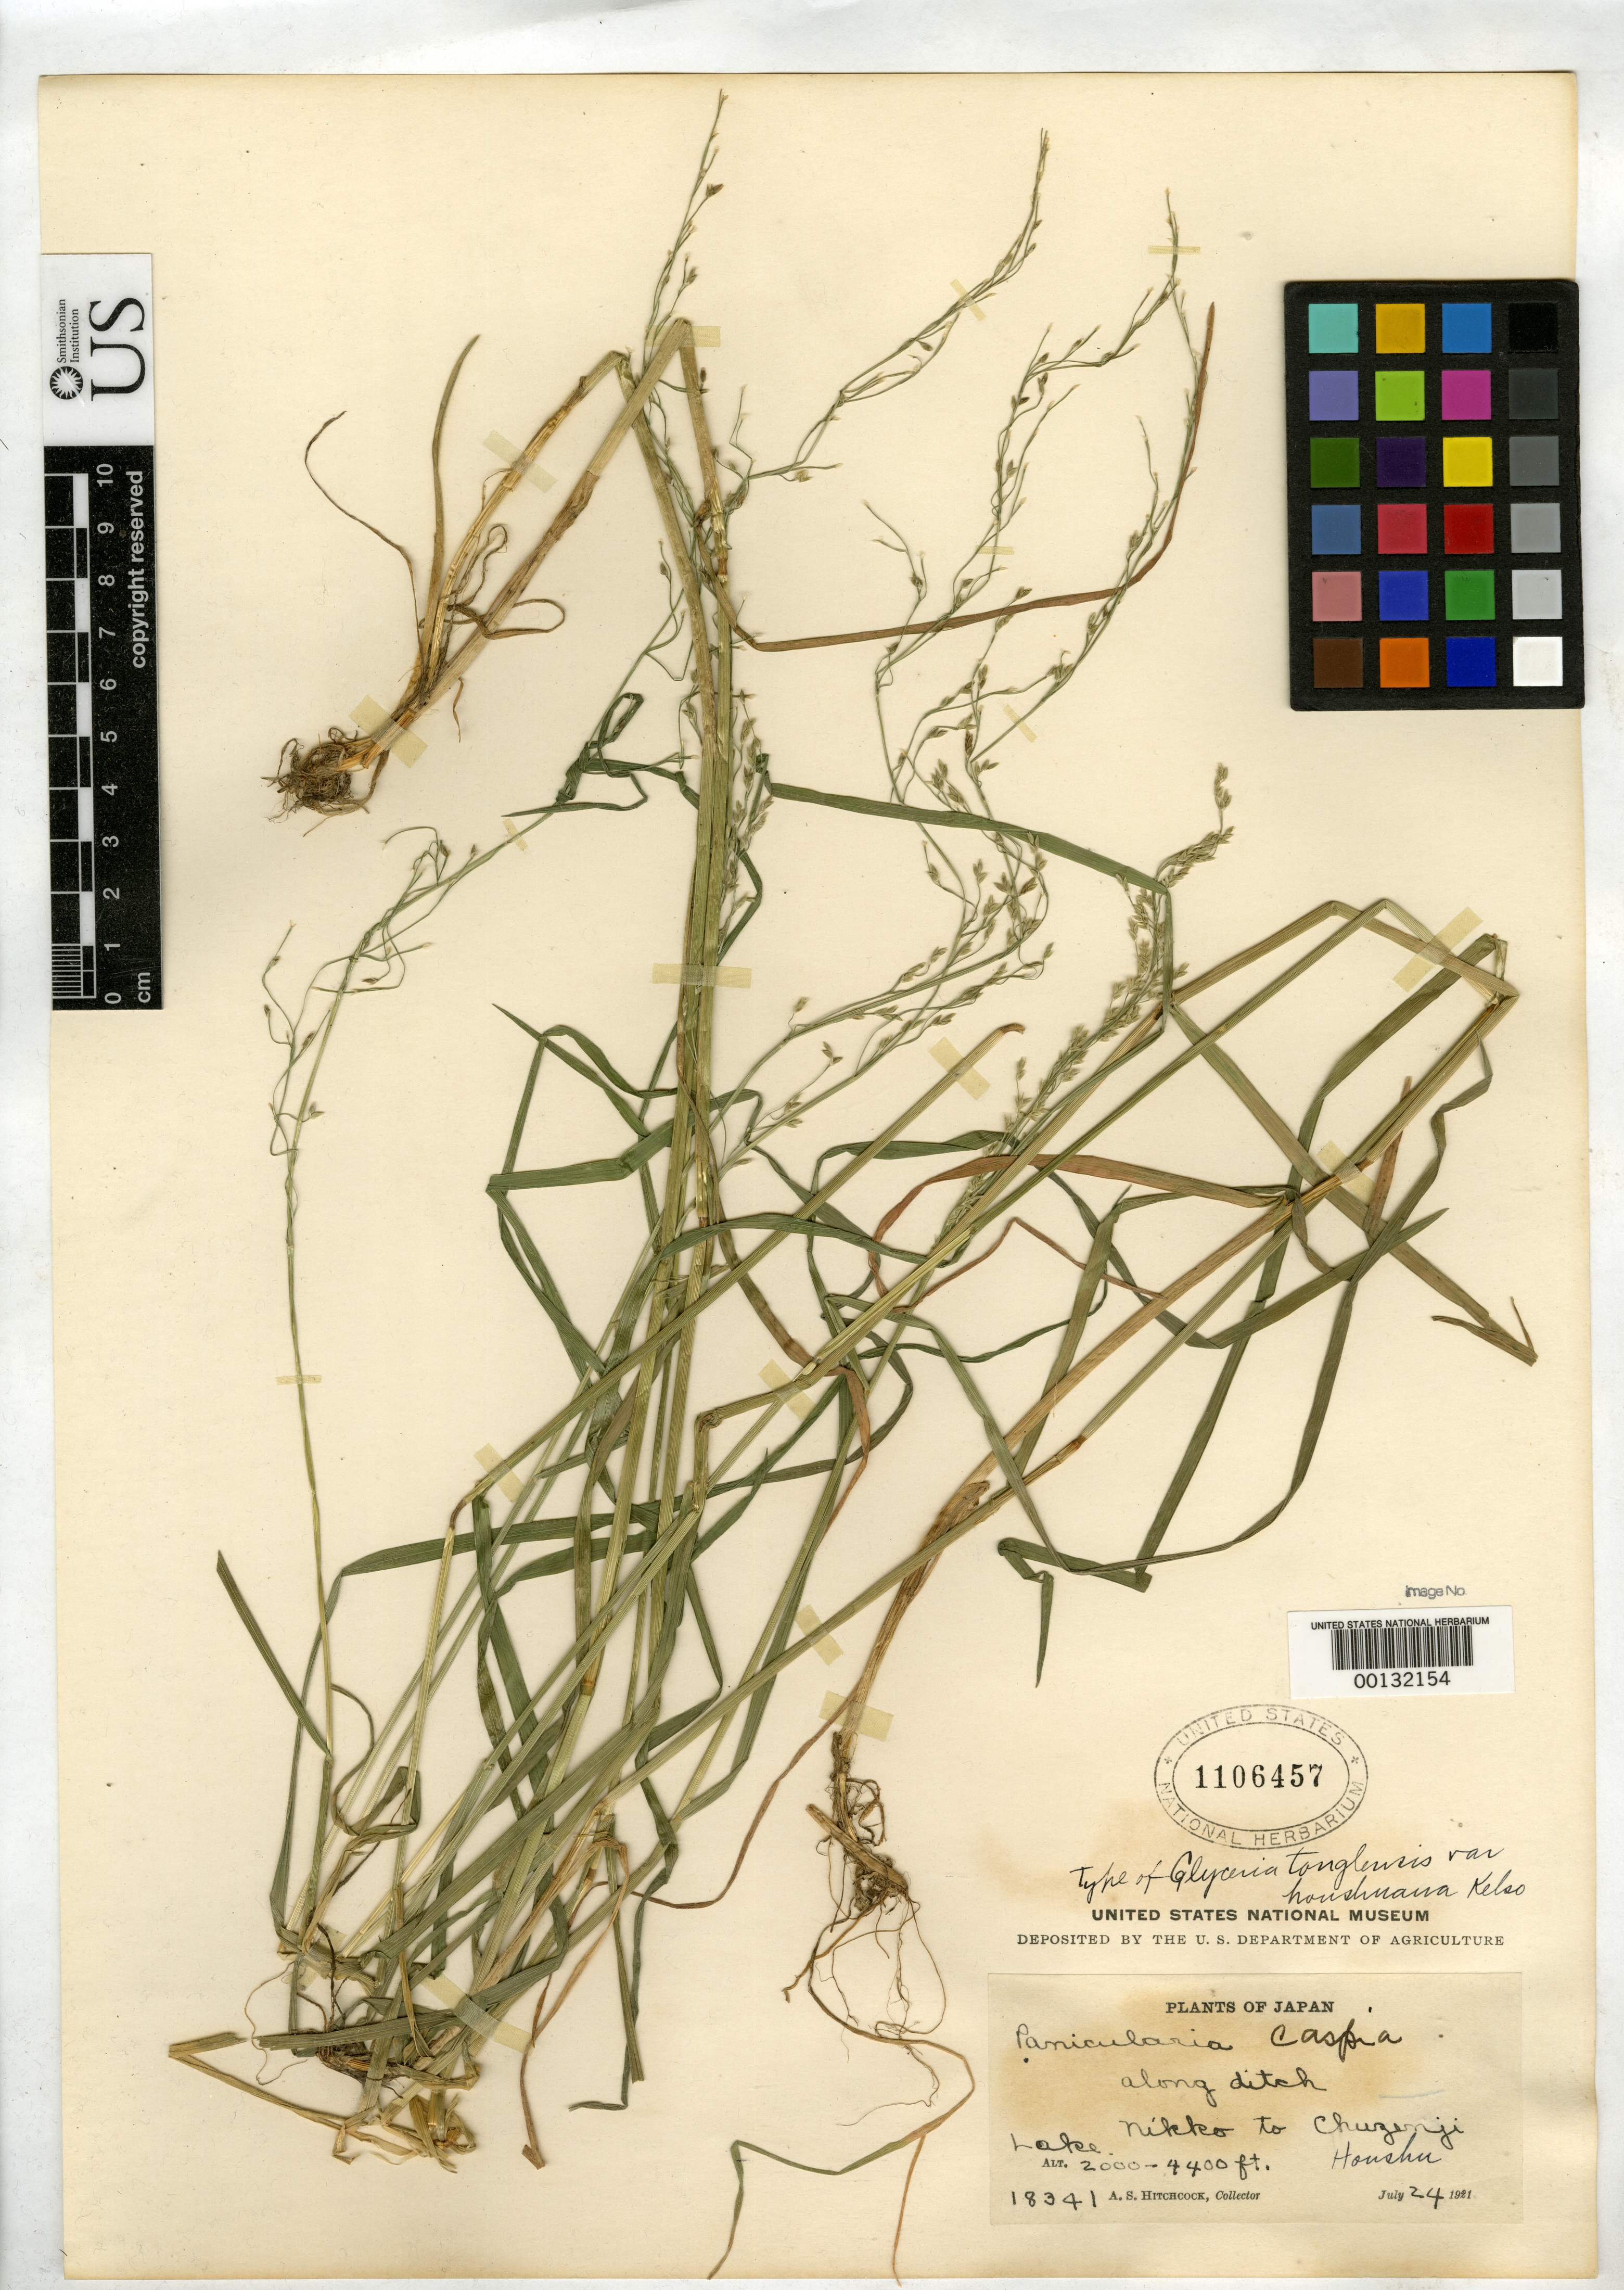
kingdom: Plantae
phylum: Tracheophyta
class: Liliopsida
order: Poales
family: Poaceae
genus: Glyceria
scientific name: Glyceria tonglensis var. honshuana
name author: Kelso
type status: Holotype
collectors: A. S. Hitchcock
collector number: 18341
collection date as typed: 24 Jul 1921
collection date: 1921-07-24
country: Japan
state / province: Totigi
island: Honshu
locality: Lake Nikko to Chuzenji; alt. 2000-4000 ft.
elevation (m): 610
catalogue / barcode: US 1106457